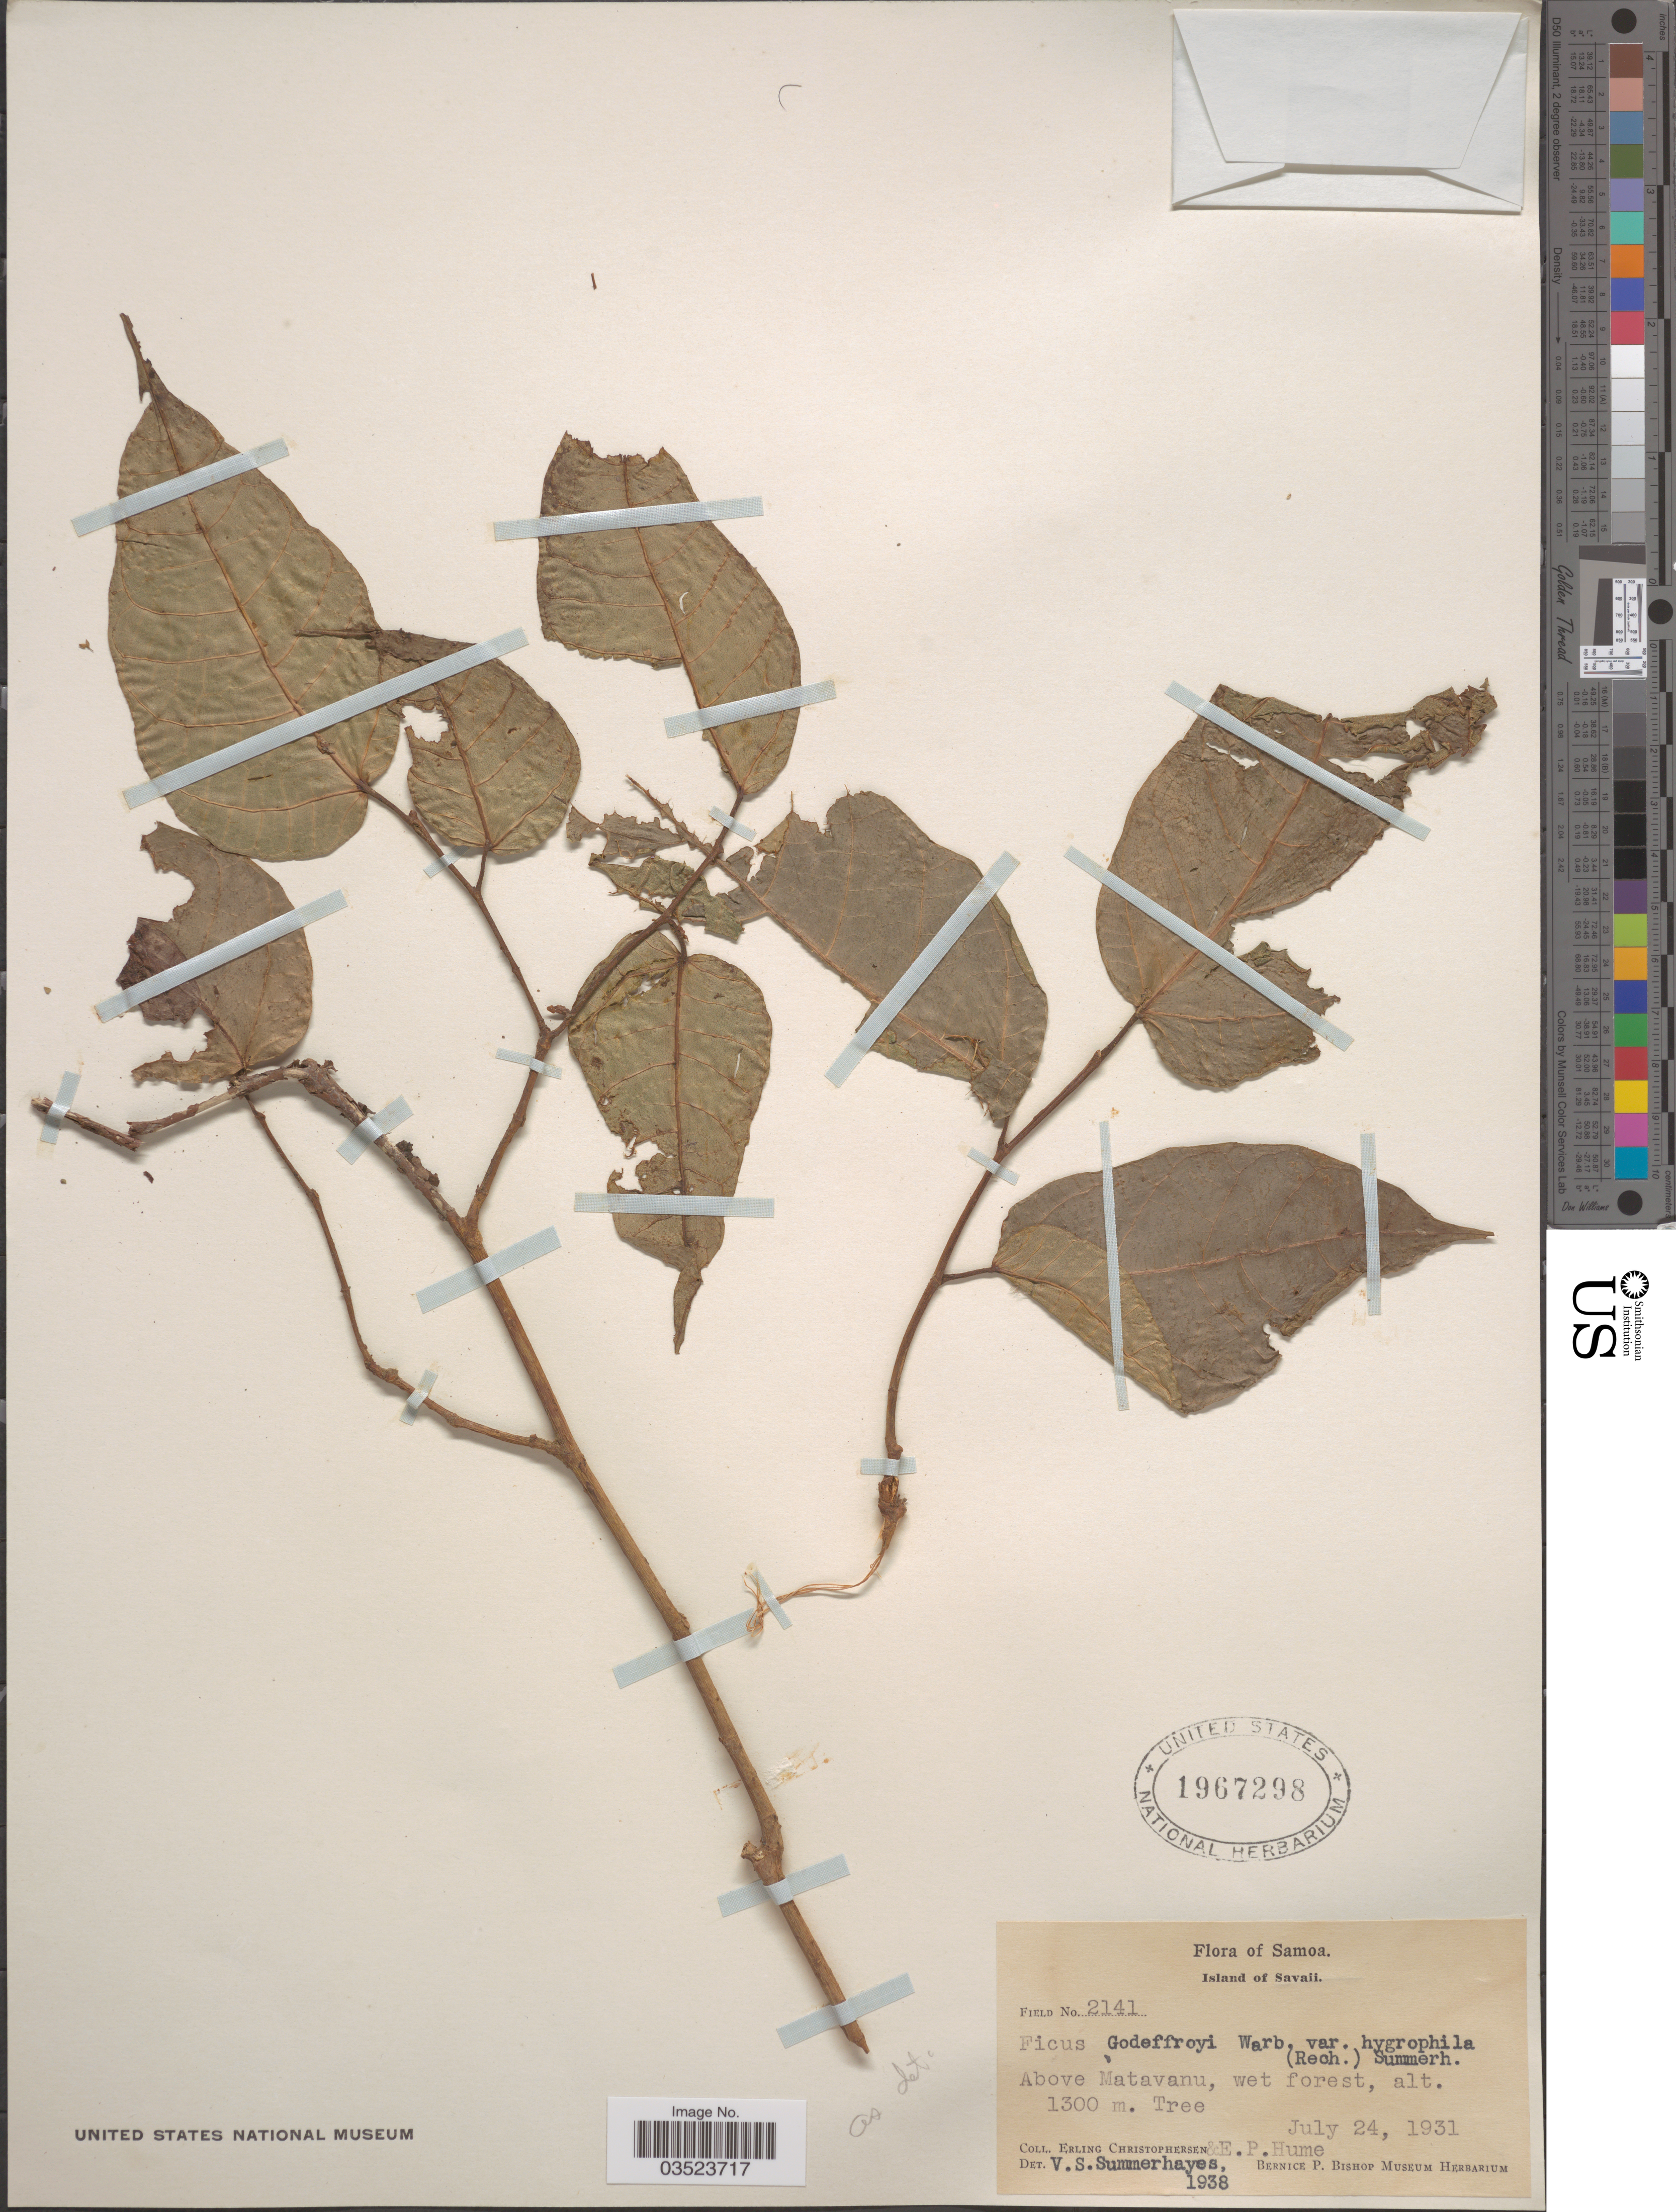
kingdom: Plantae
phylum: Tracheophyta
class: Magnoliopsida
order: Rosales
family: Moraceae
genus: Ficus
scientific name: Ficus godeffroyi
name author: Warb.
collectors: E. Christophersen & E. P. Hume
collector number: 2141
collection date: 1931-07-24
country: Samoa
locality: Samoa. Island of Savaii. Above Matavanu.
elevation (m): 1300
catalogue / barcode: US 1967298